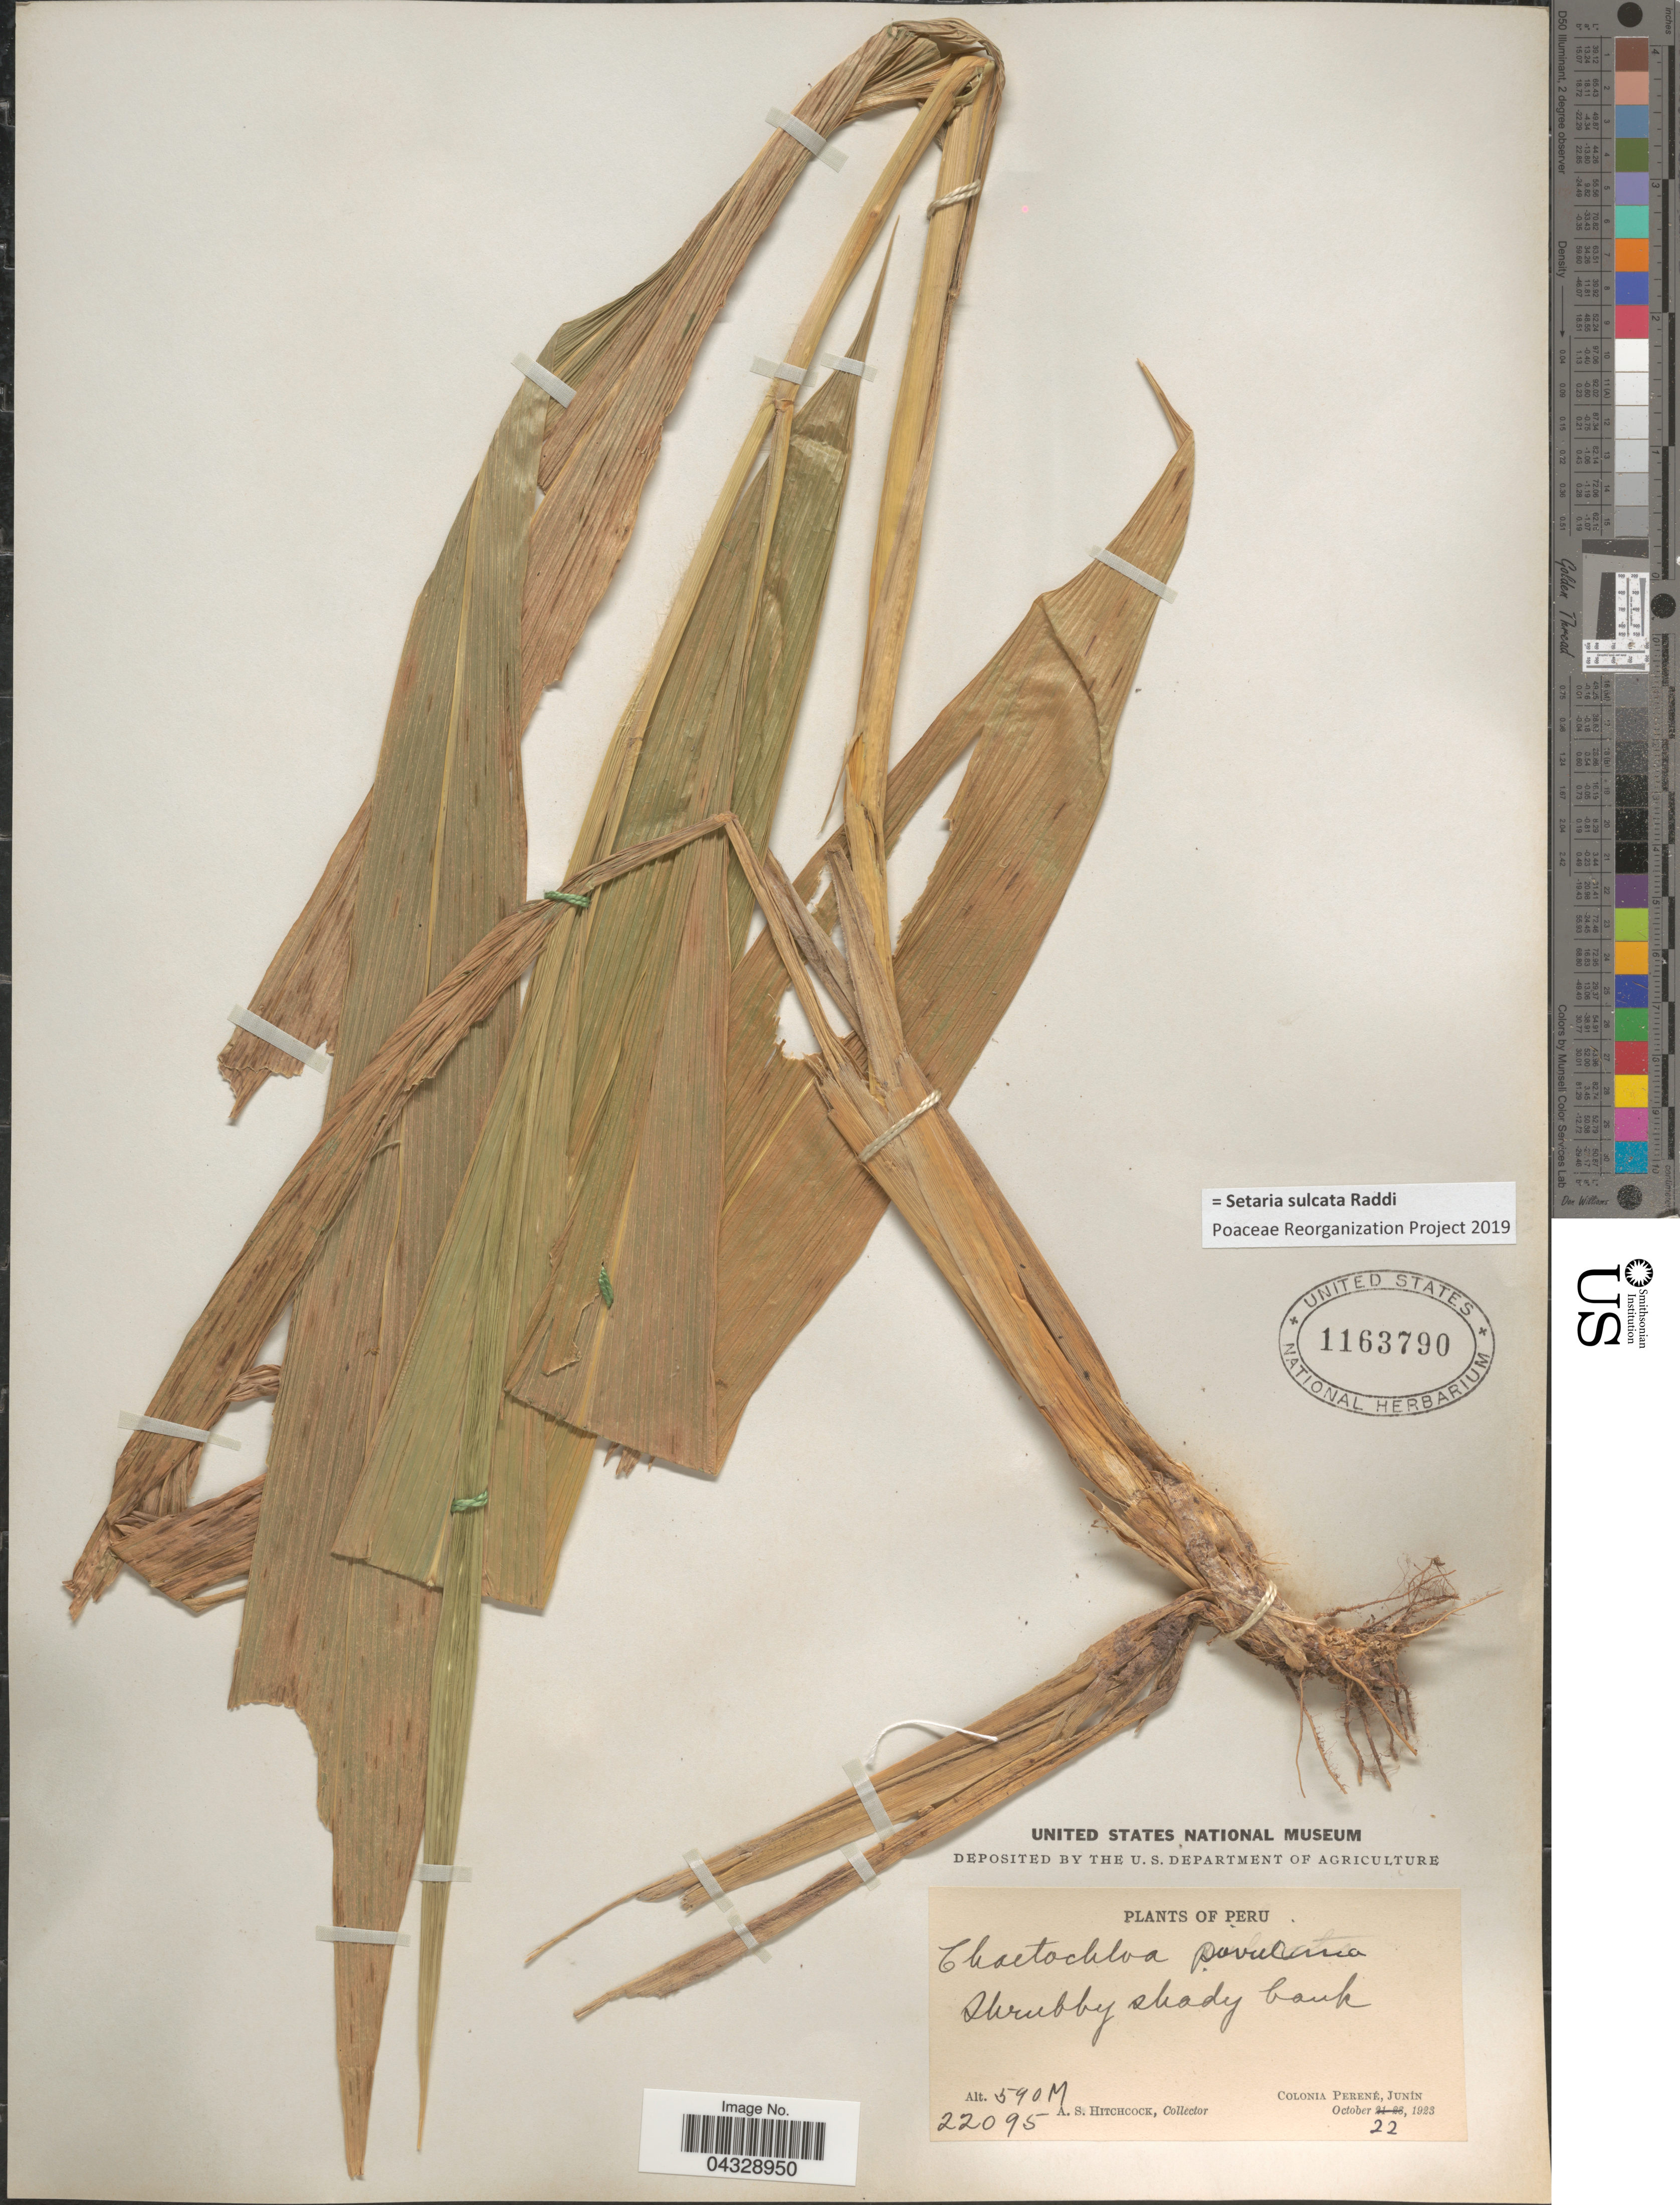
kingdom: Plantae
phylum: Tracheophyta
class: Liliopsida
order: Poales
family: Poaceae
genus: Setaria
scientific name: Setaria sulcata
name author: Raddi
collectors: A. S. Hitchcock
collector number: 22095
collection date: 1923-10-22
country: Peru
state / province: Junín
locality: Colonia Perené.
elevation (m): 590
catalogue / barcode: US 1163790